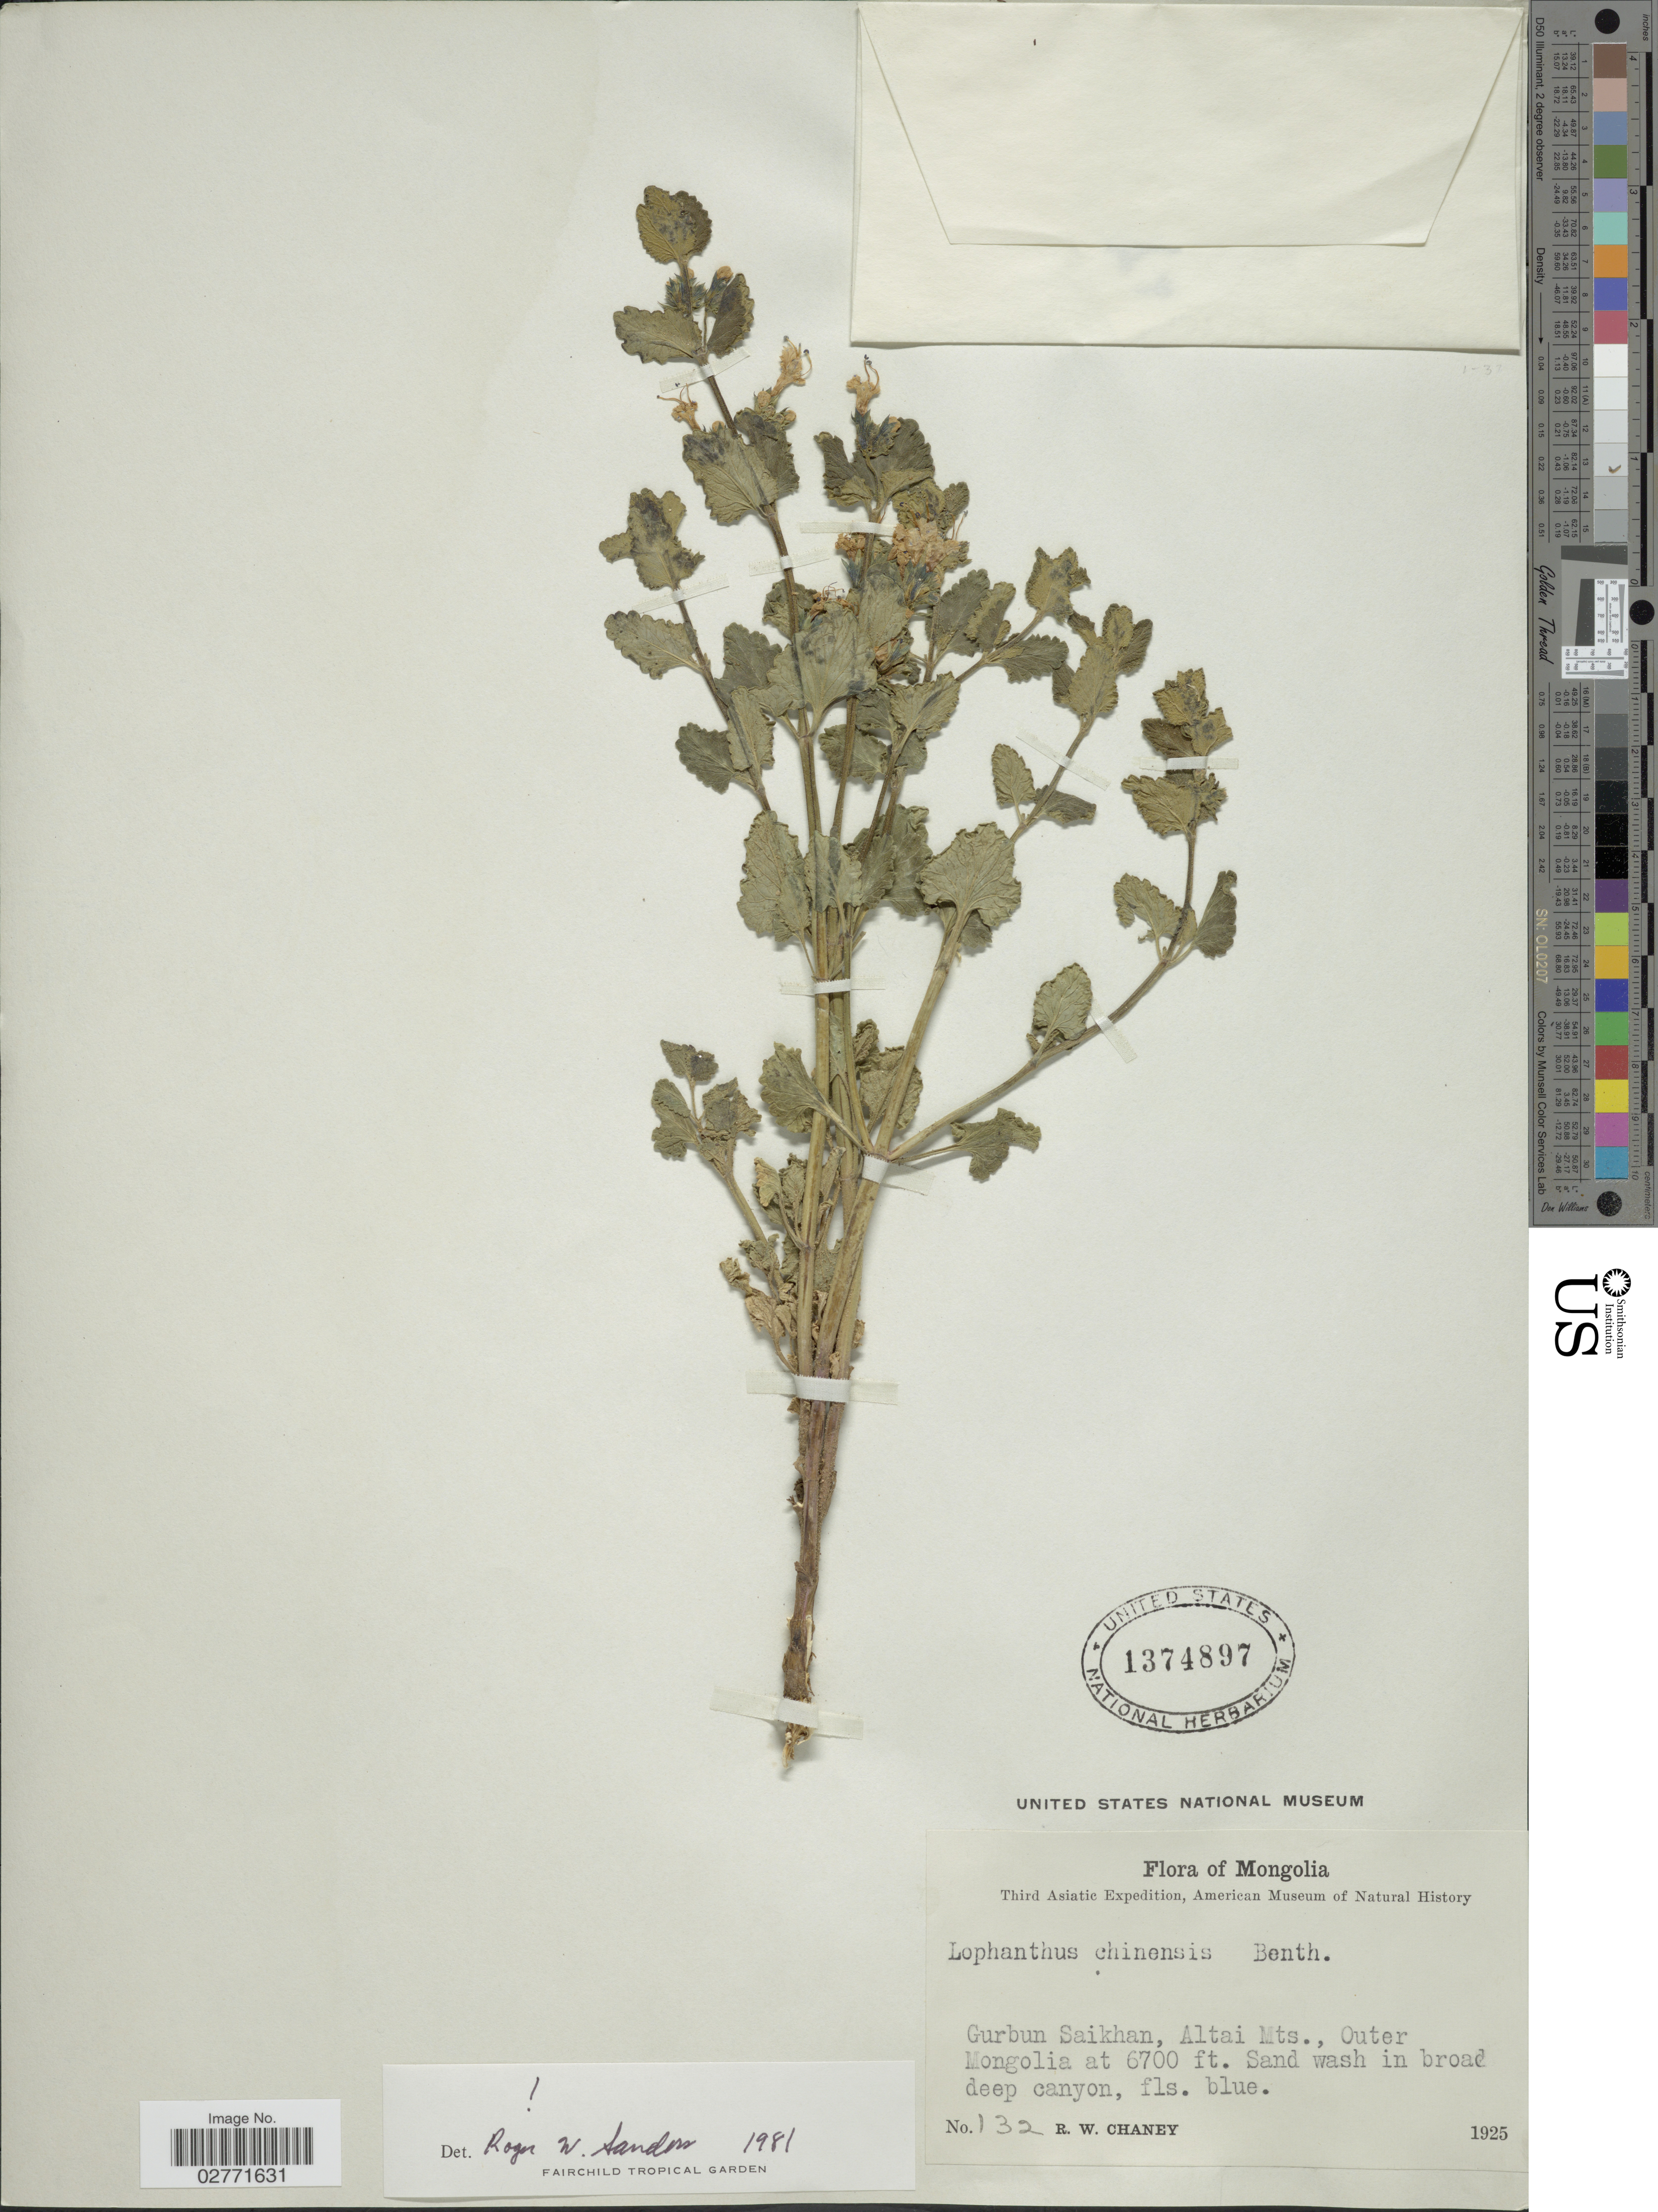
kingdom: Plantae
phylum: Tracheophyta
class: Magnoliopsida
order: Lamiales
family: Lamiaceae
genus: Lophanthus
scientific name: Lophanthus chinensis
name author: Benth.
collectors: R. Chaney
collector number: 132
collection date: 1925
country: Mongolia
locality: Gurbun Saikhan, Altai Mts., Outer Mongolia.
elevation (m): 2042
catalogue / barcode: US 1374897